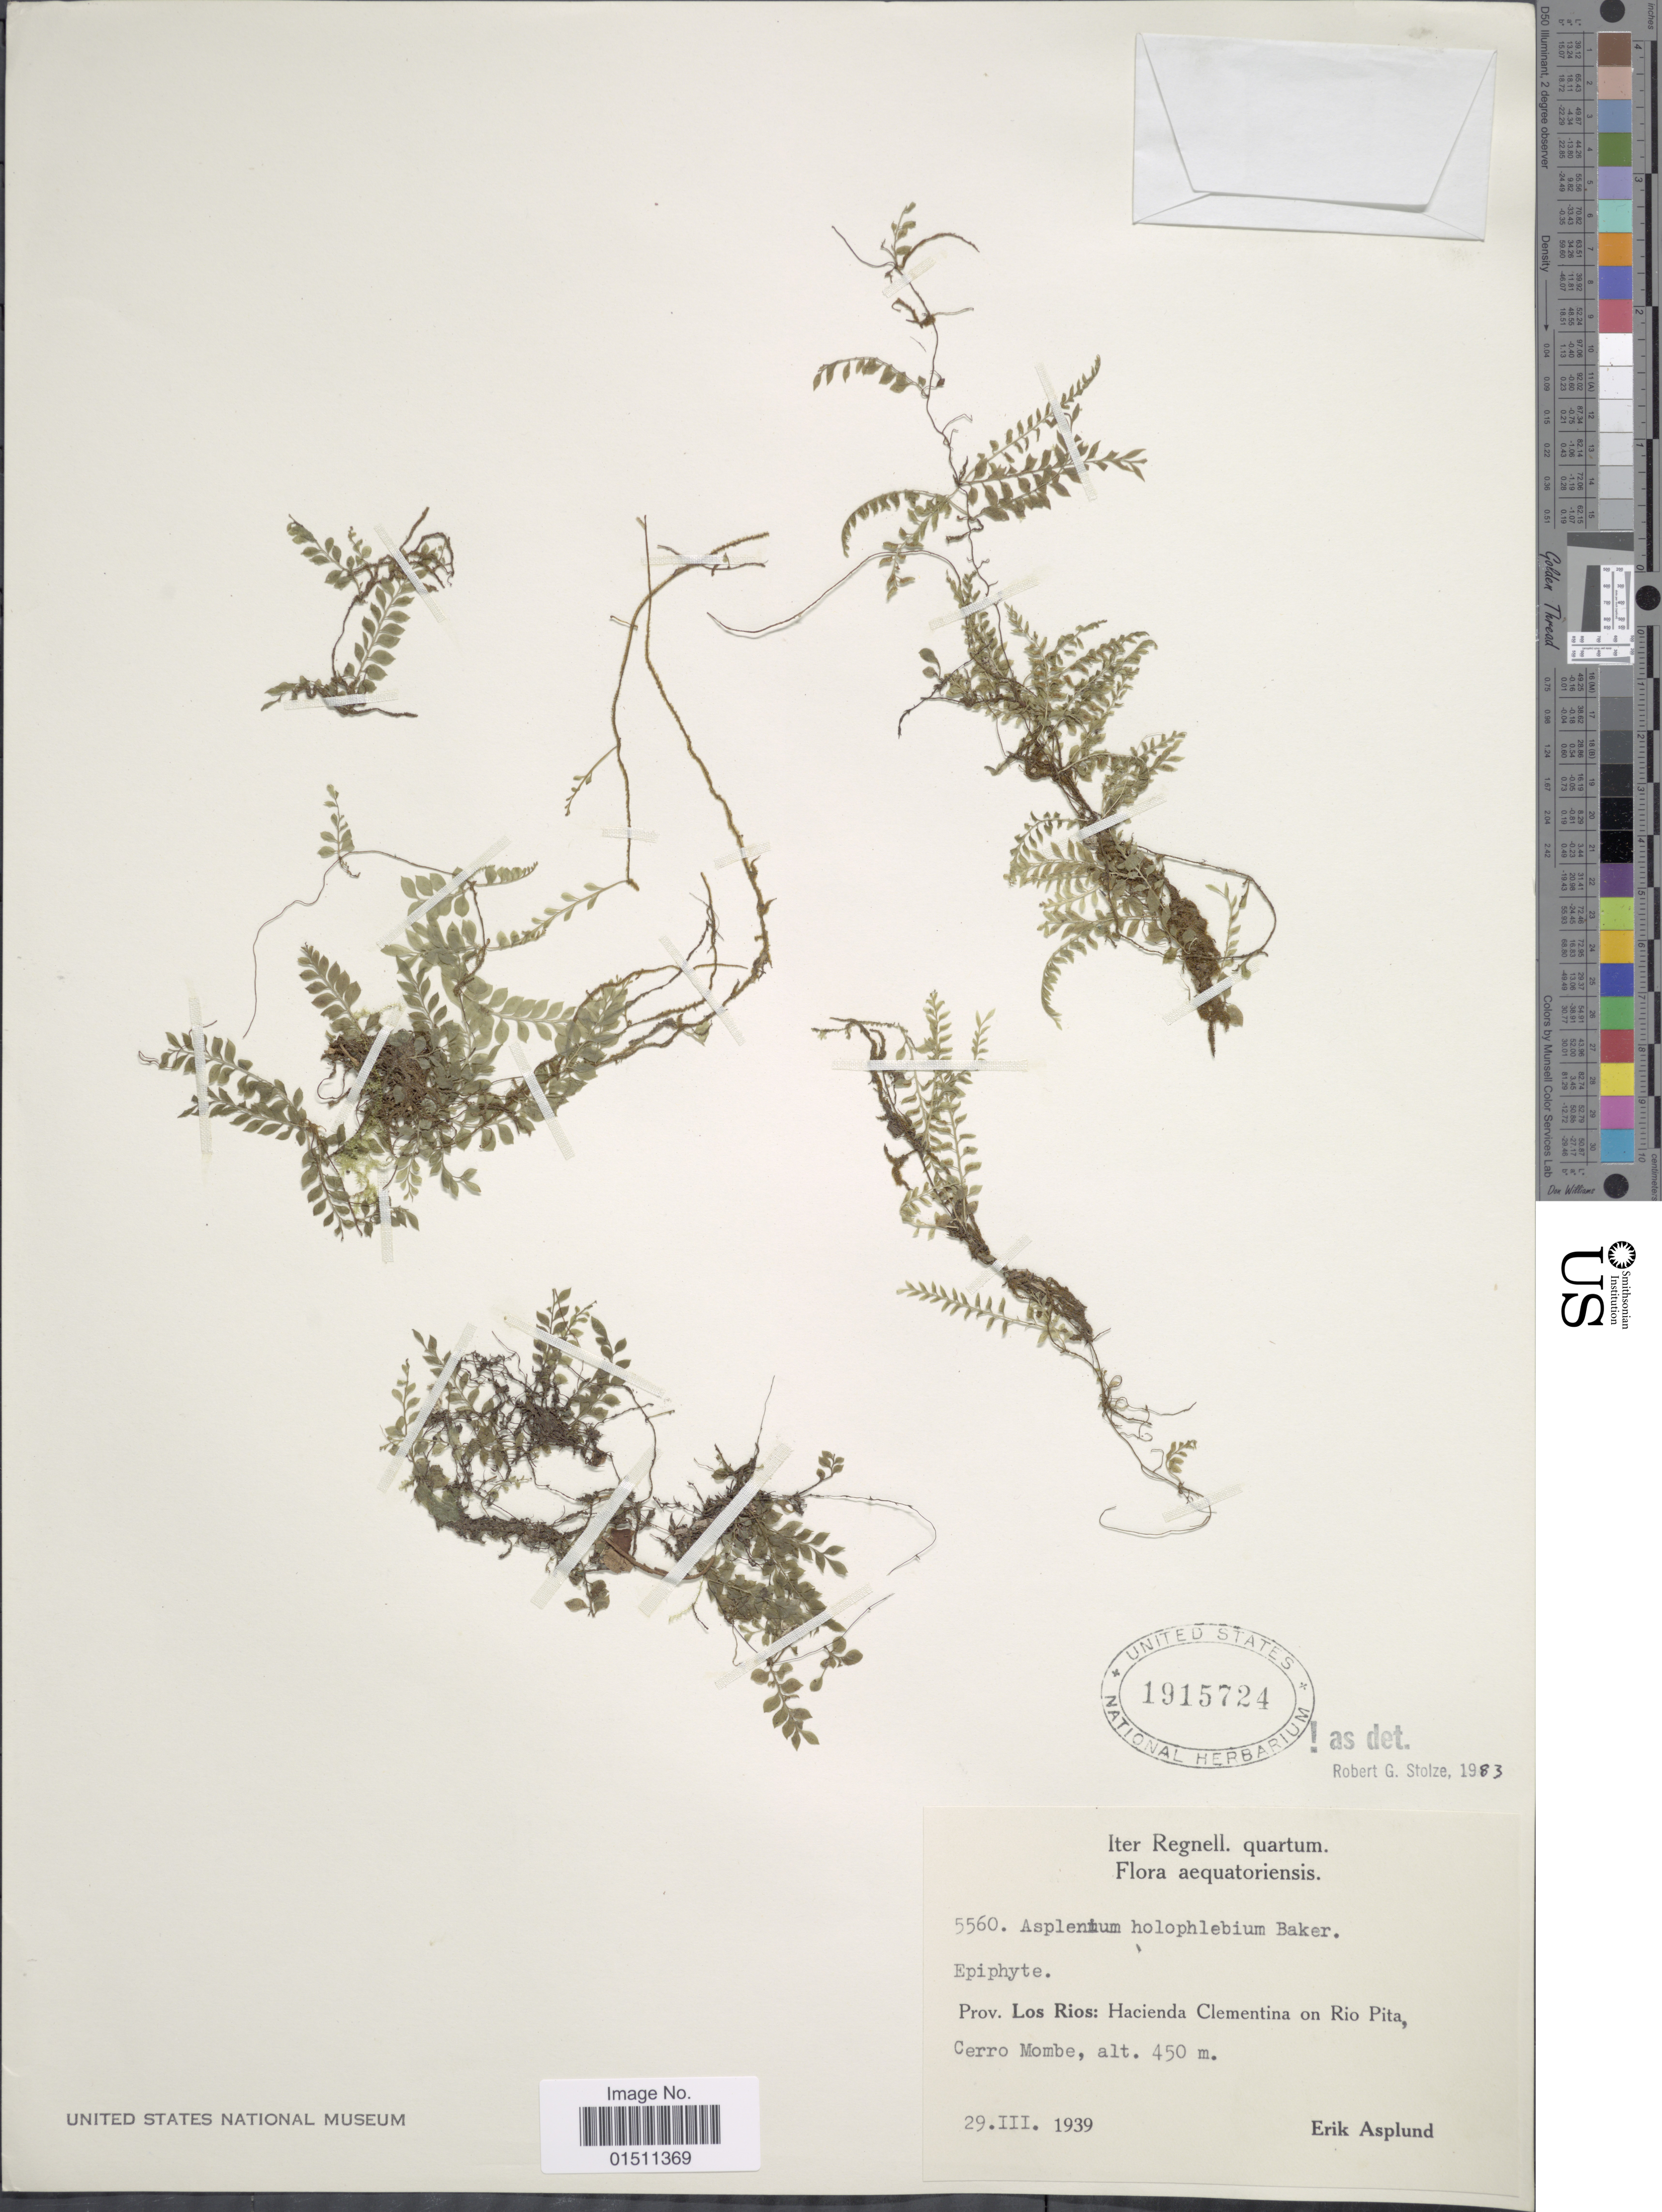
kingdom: Plantae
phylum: Tracheophyta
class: Polypodiopsida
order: Polypodiales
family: Aspleniaceae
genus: Asplenium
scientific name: Asplenium holophlebium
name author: Baker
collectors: E. Asplund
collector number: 5560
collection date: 1939-03-29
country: Ecuador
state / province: Los Ríos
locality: Aequatoriensis, Hacienda Clementina on Rio Pita, Cerro Mombe.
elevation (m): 450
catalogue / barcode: US 1915724